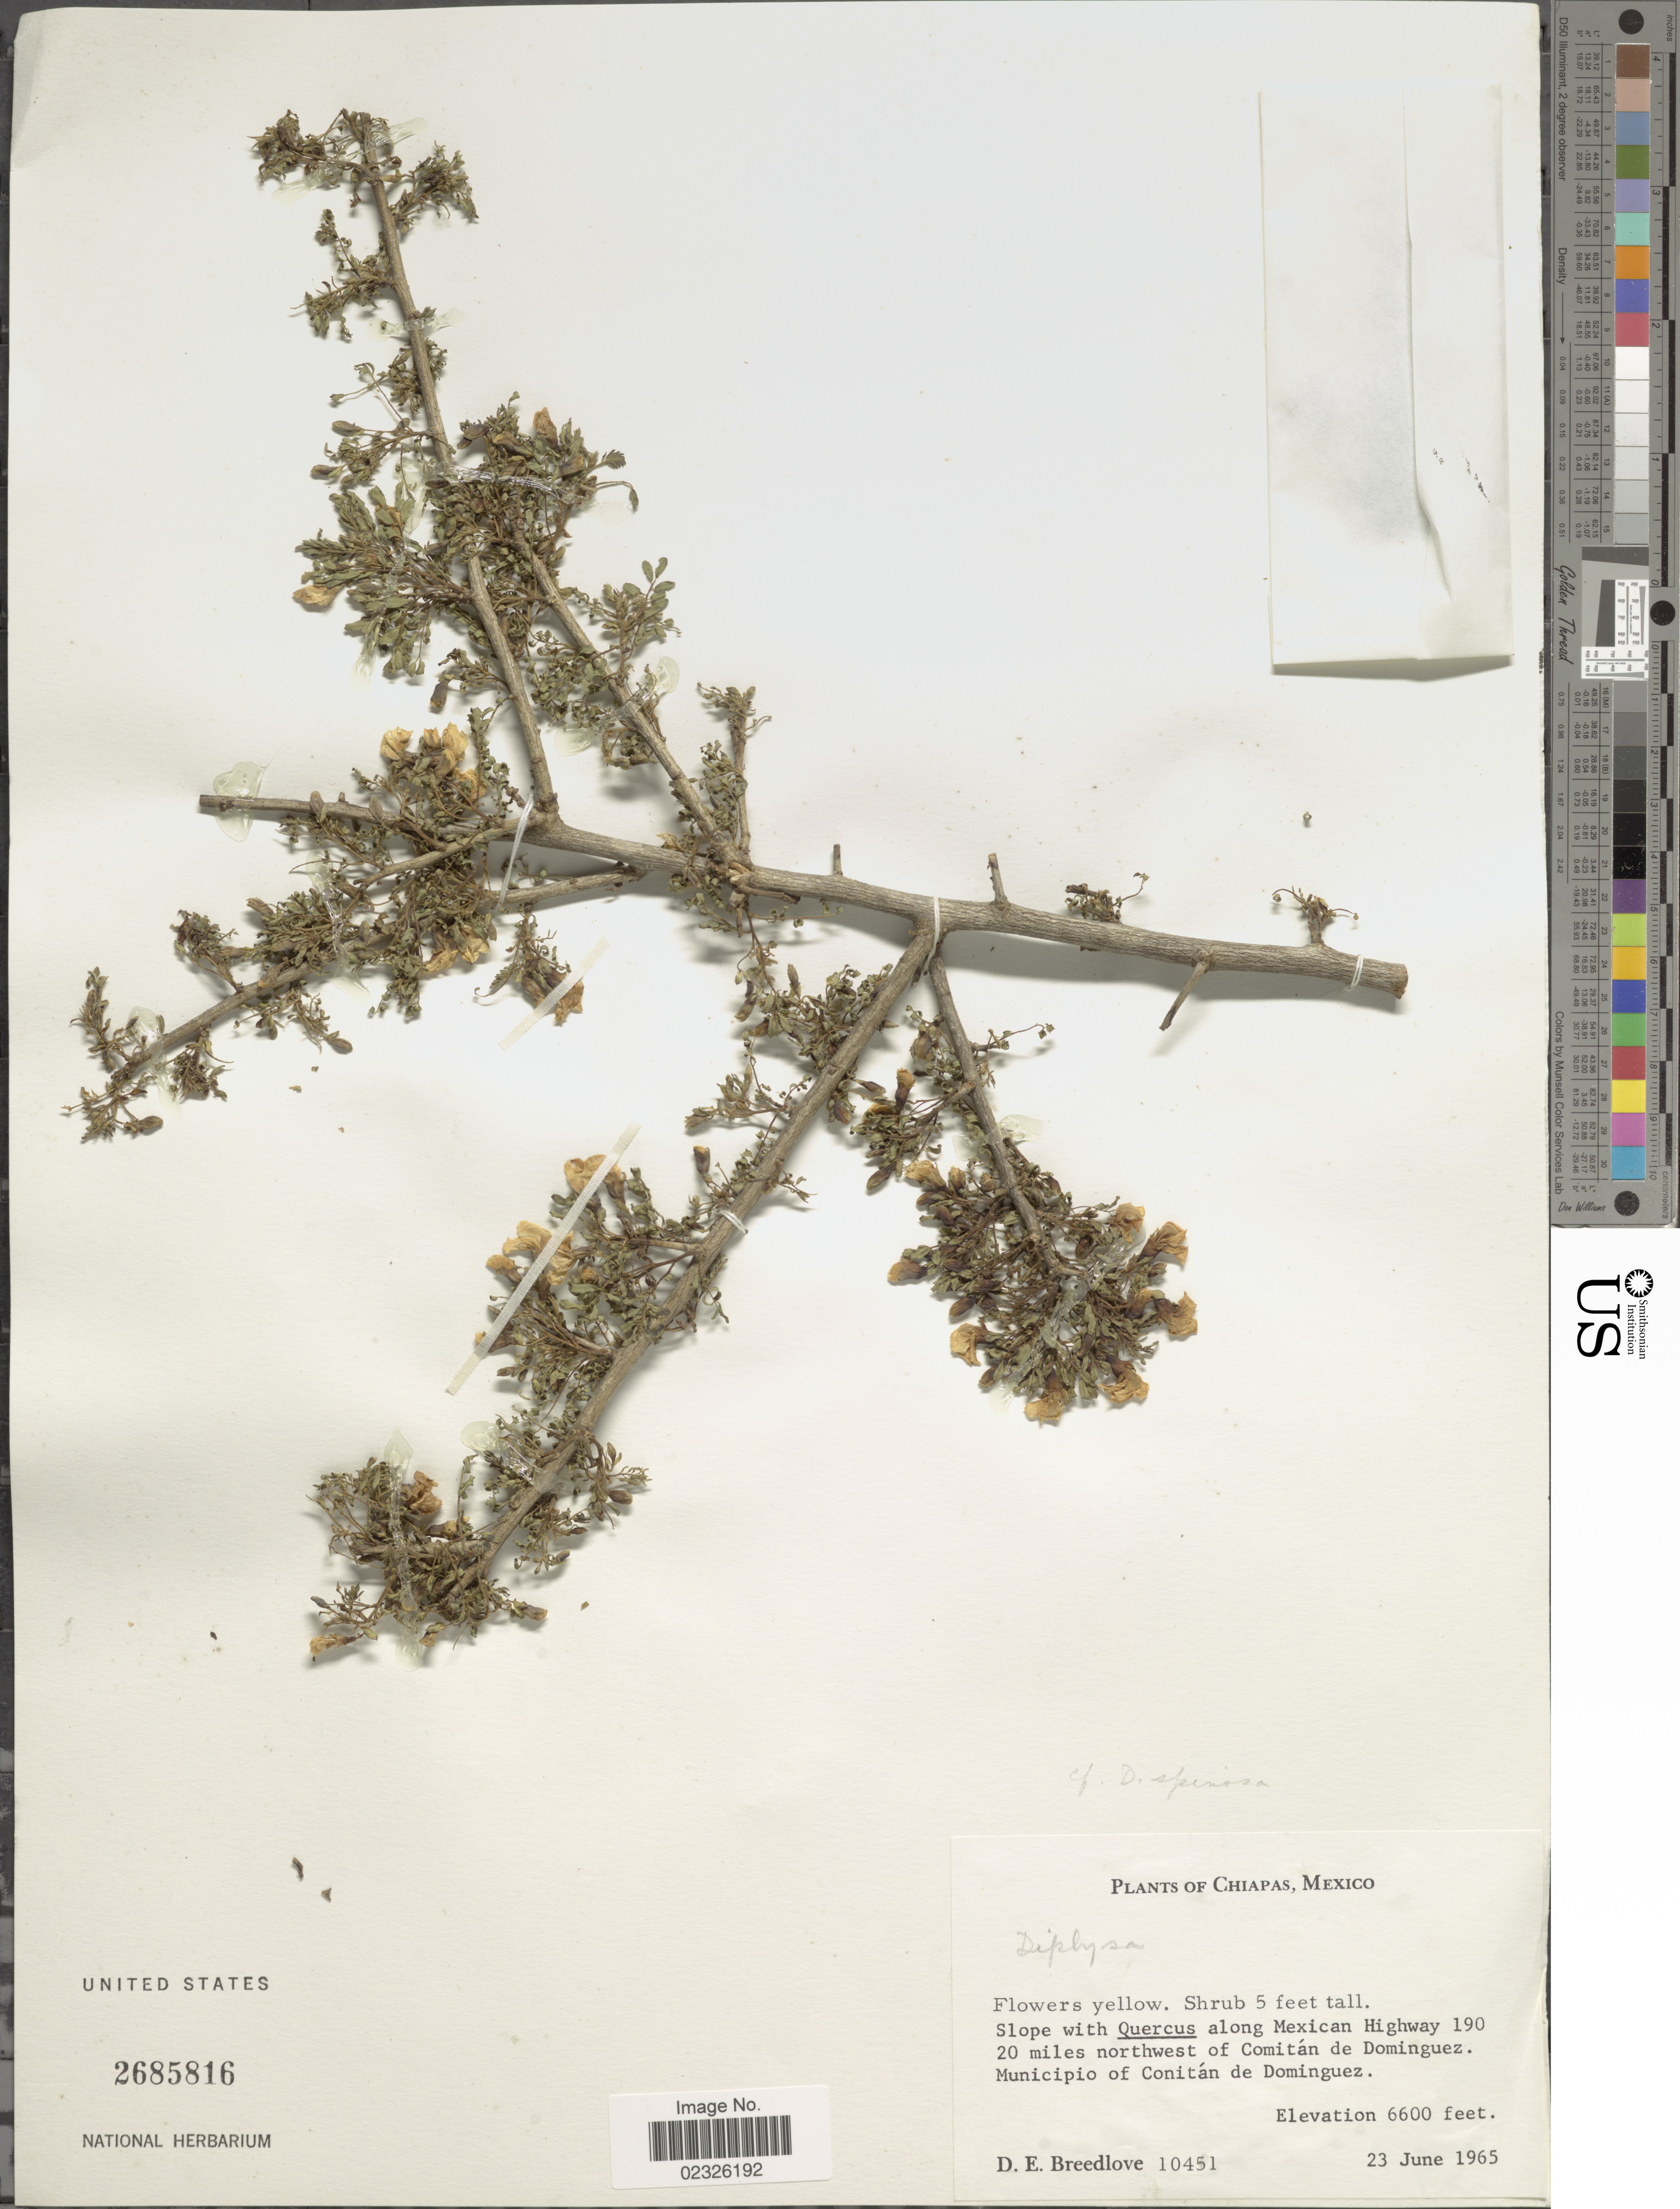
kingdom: Plantae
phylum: Tracheophyta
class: Magnoliopsida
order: Fabales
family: Fabaceae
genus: Diphysa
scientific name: Diphysa spinosa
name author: Rydb.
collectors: D. E. Breedlove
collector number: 10451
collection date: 1965-06-23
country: Mexico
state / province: Chiapas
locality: Steep slope with Quercus along Mexican Highway 190, 20 miles northwest of Comitán de Dominguez. Municipio of Conitán de Dominguez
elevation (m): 2012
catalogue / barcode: US 2685816